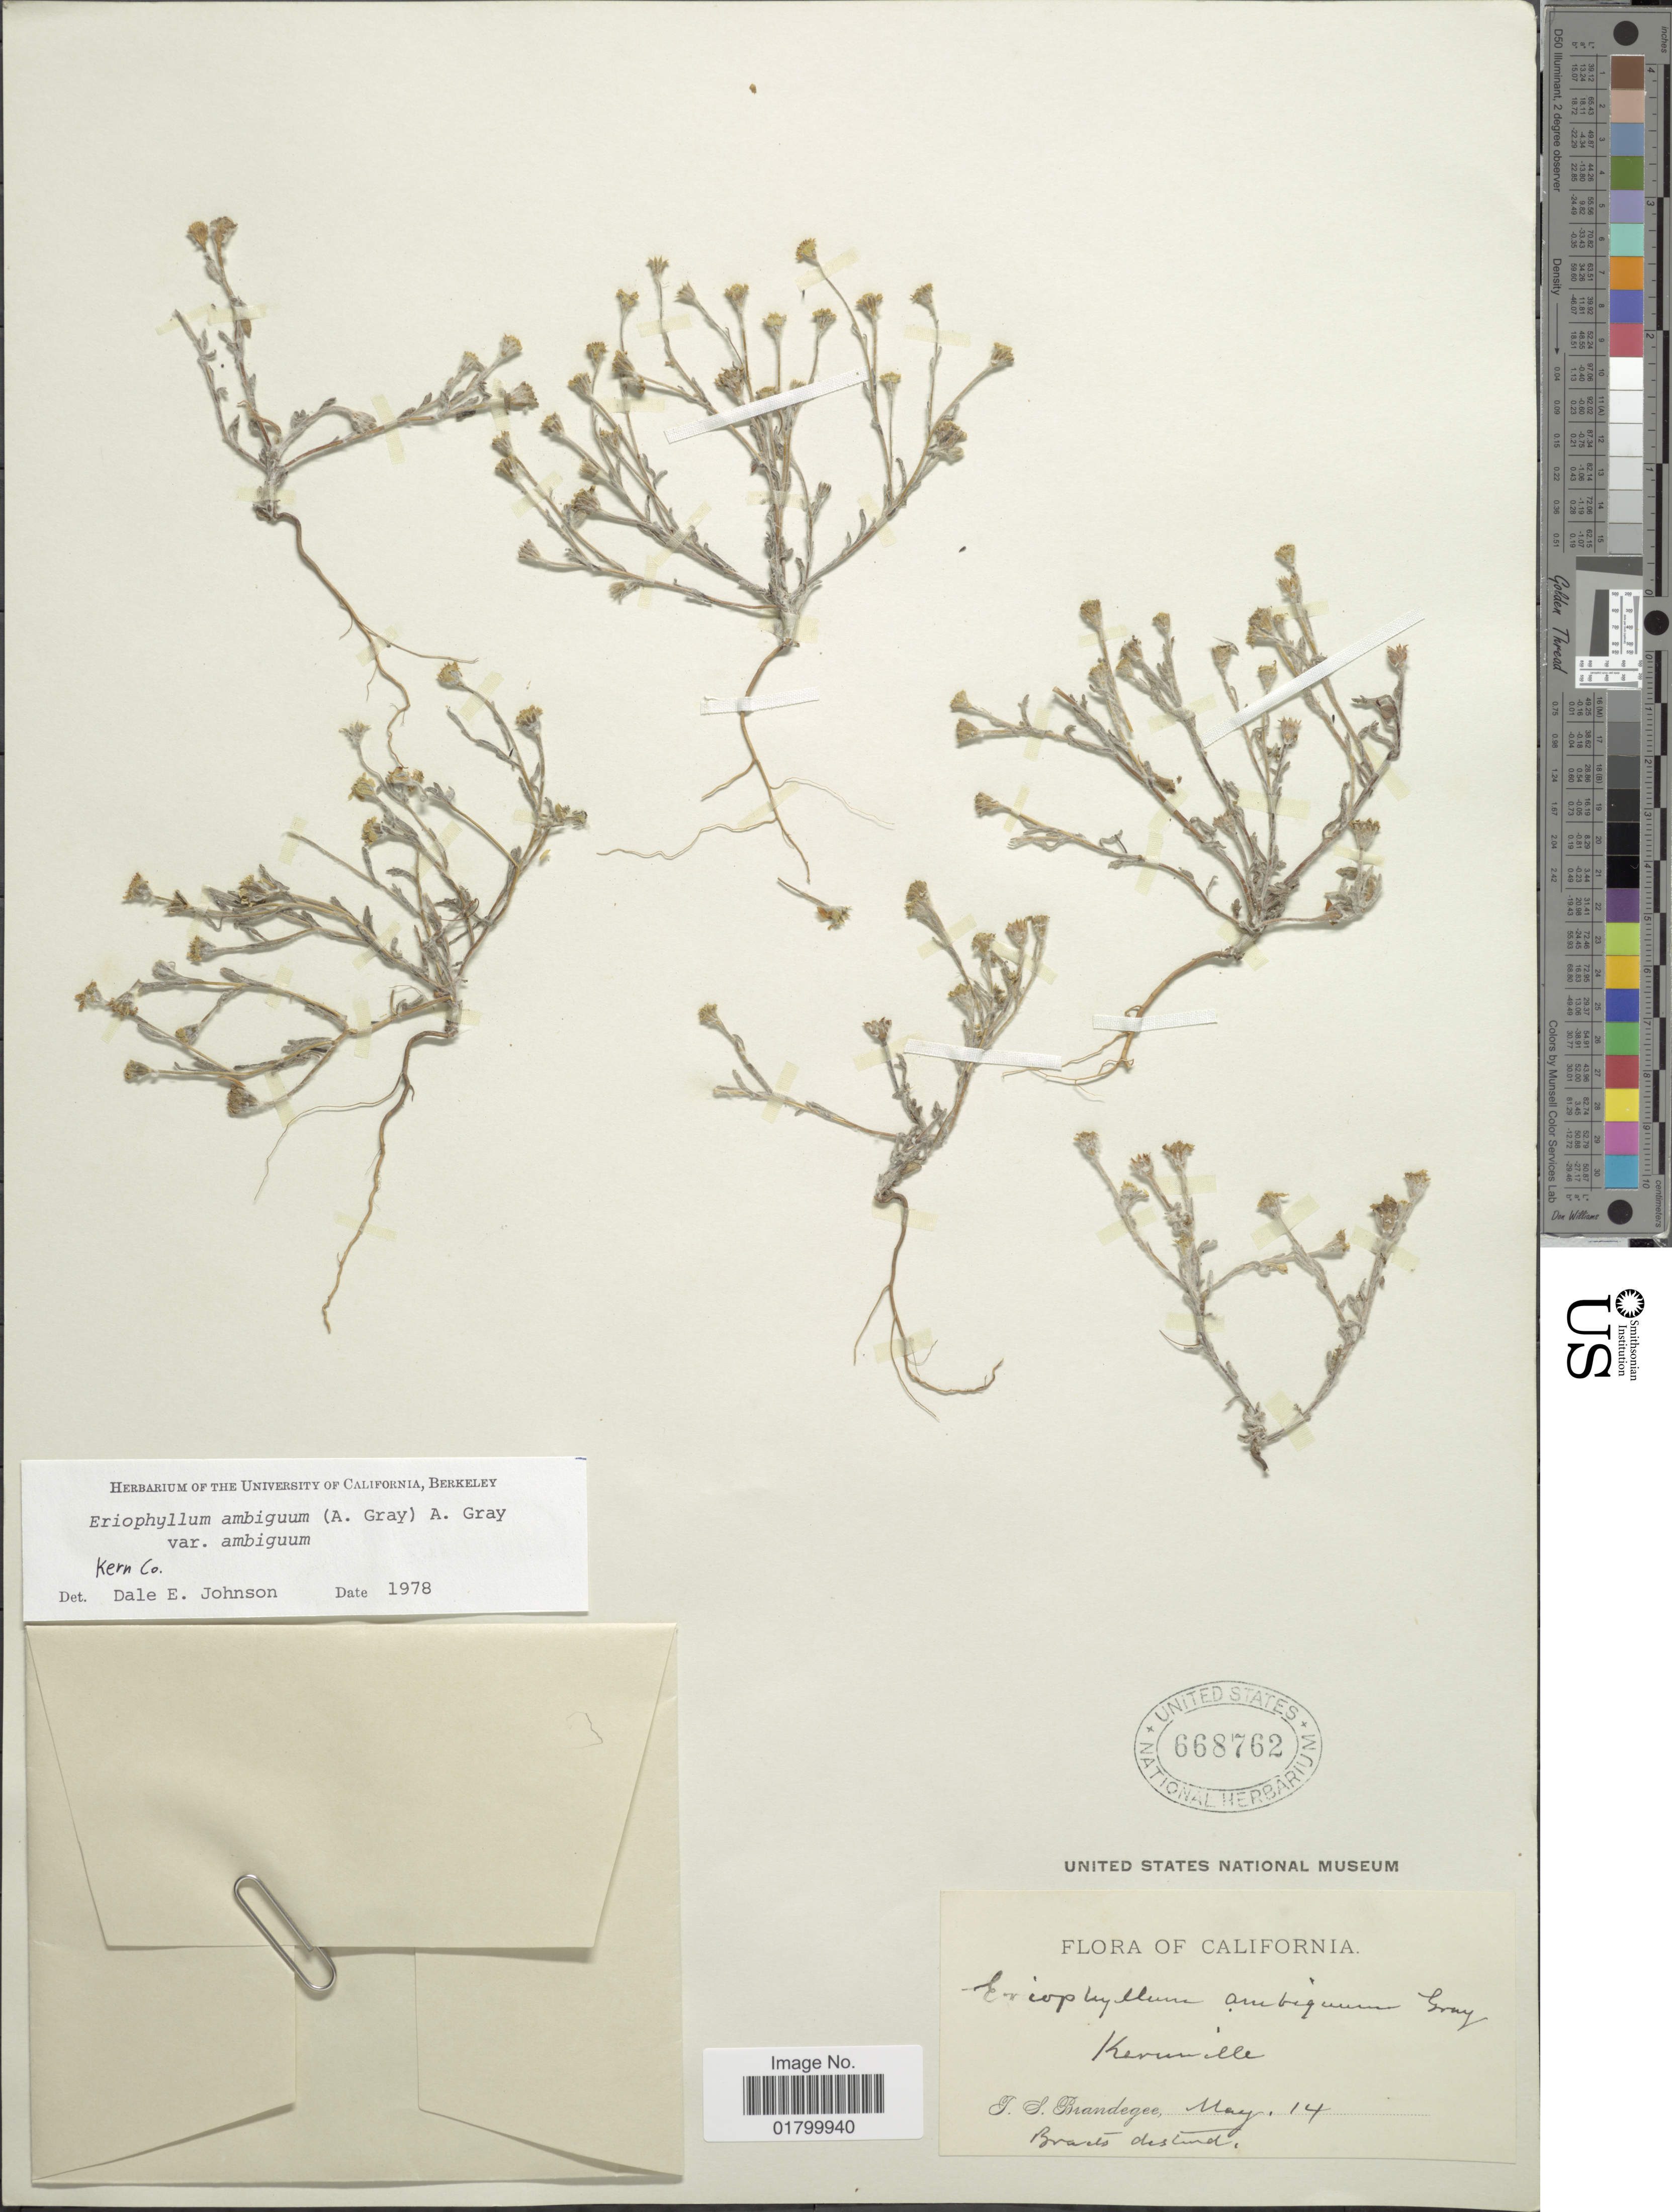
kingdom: Plantae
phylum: Tracheophyta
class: Magnoliopsida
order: Asterales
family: Asteraceae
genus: Eriophyllum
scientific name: Eriophyllum ambiguum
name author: (A. Gray) A. Gray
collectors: T. S. Brandegee (herbarium)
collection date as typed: Transcribed d/m/y: /5/14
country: United States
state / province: California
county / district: Kern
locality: Kernville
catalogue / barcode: US 668762